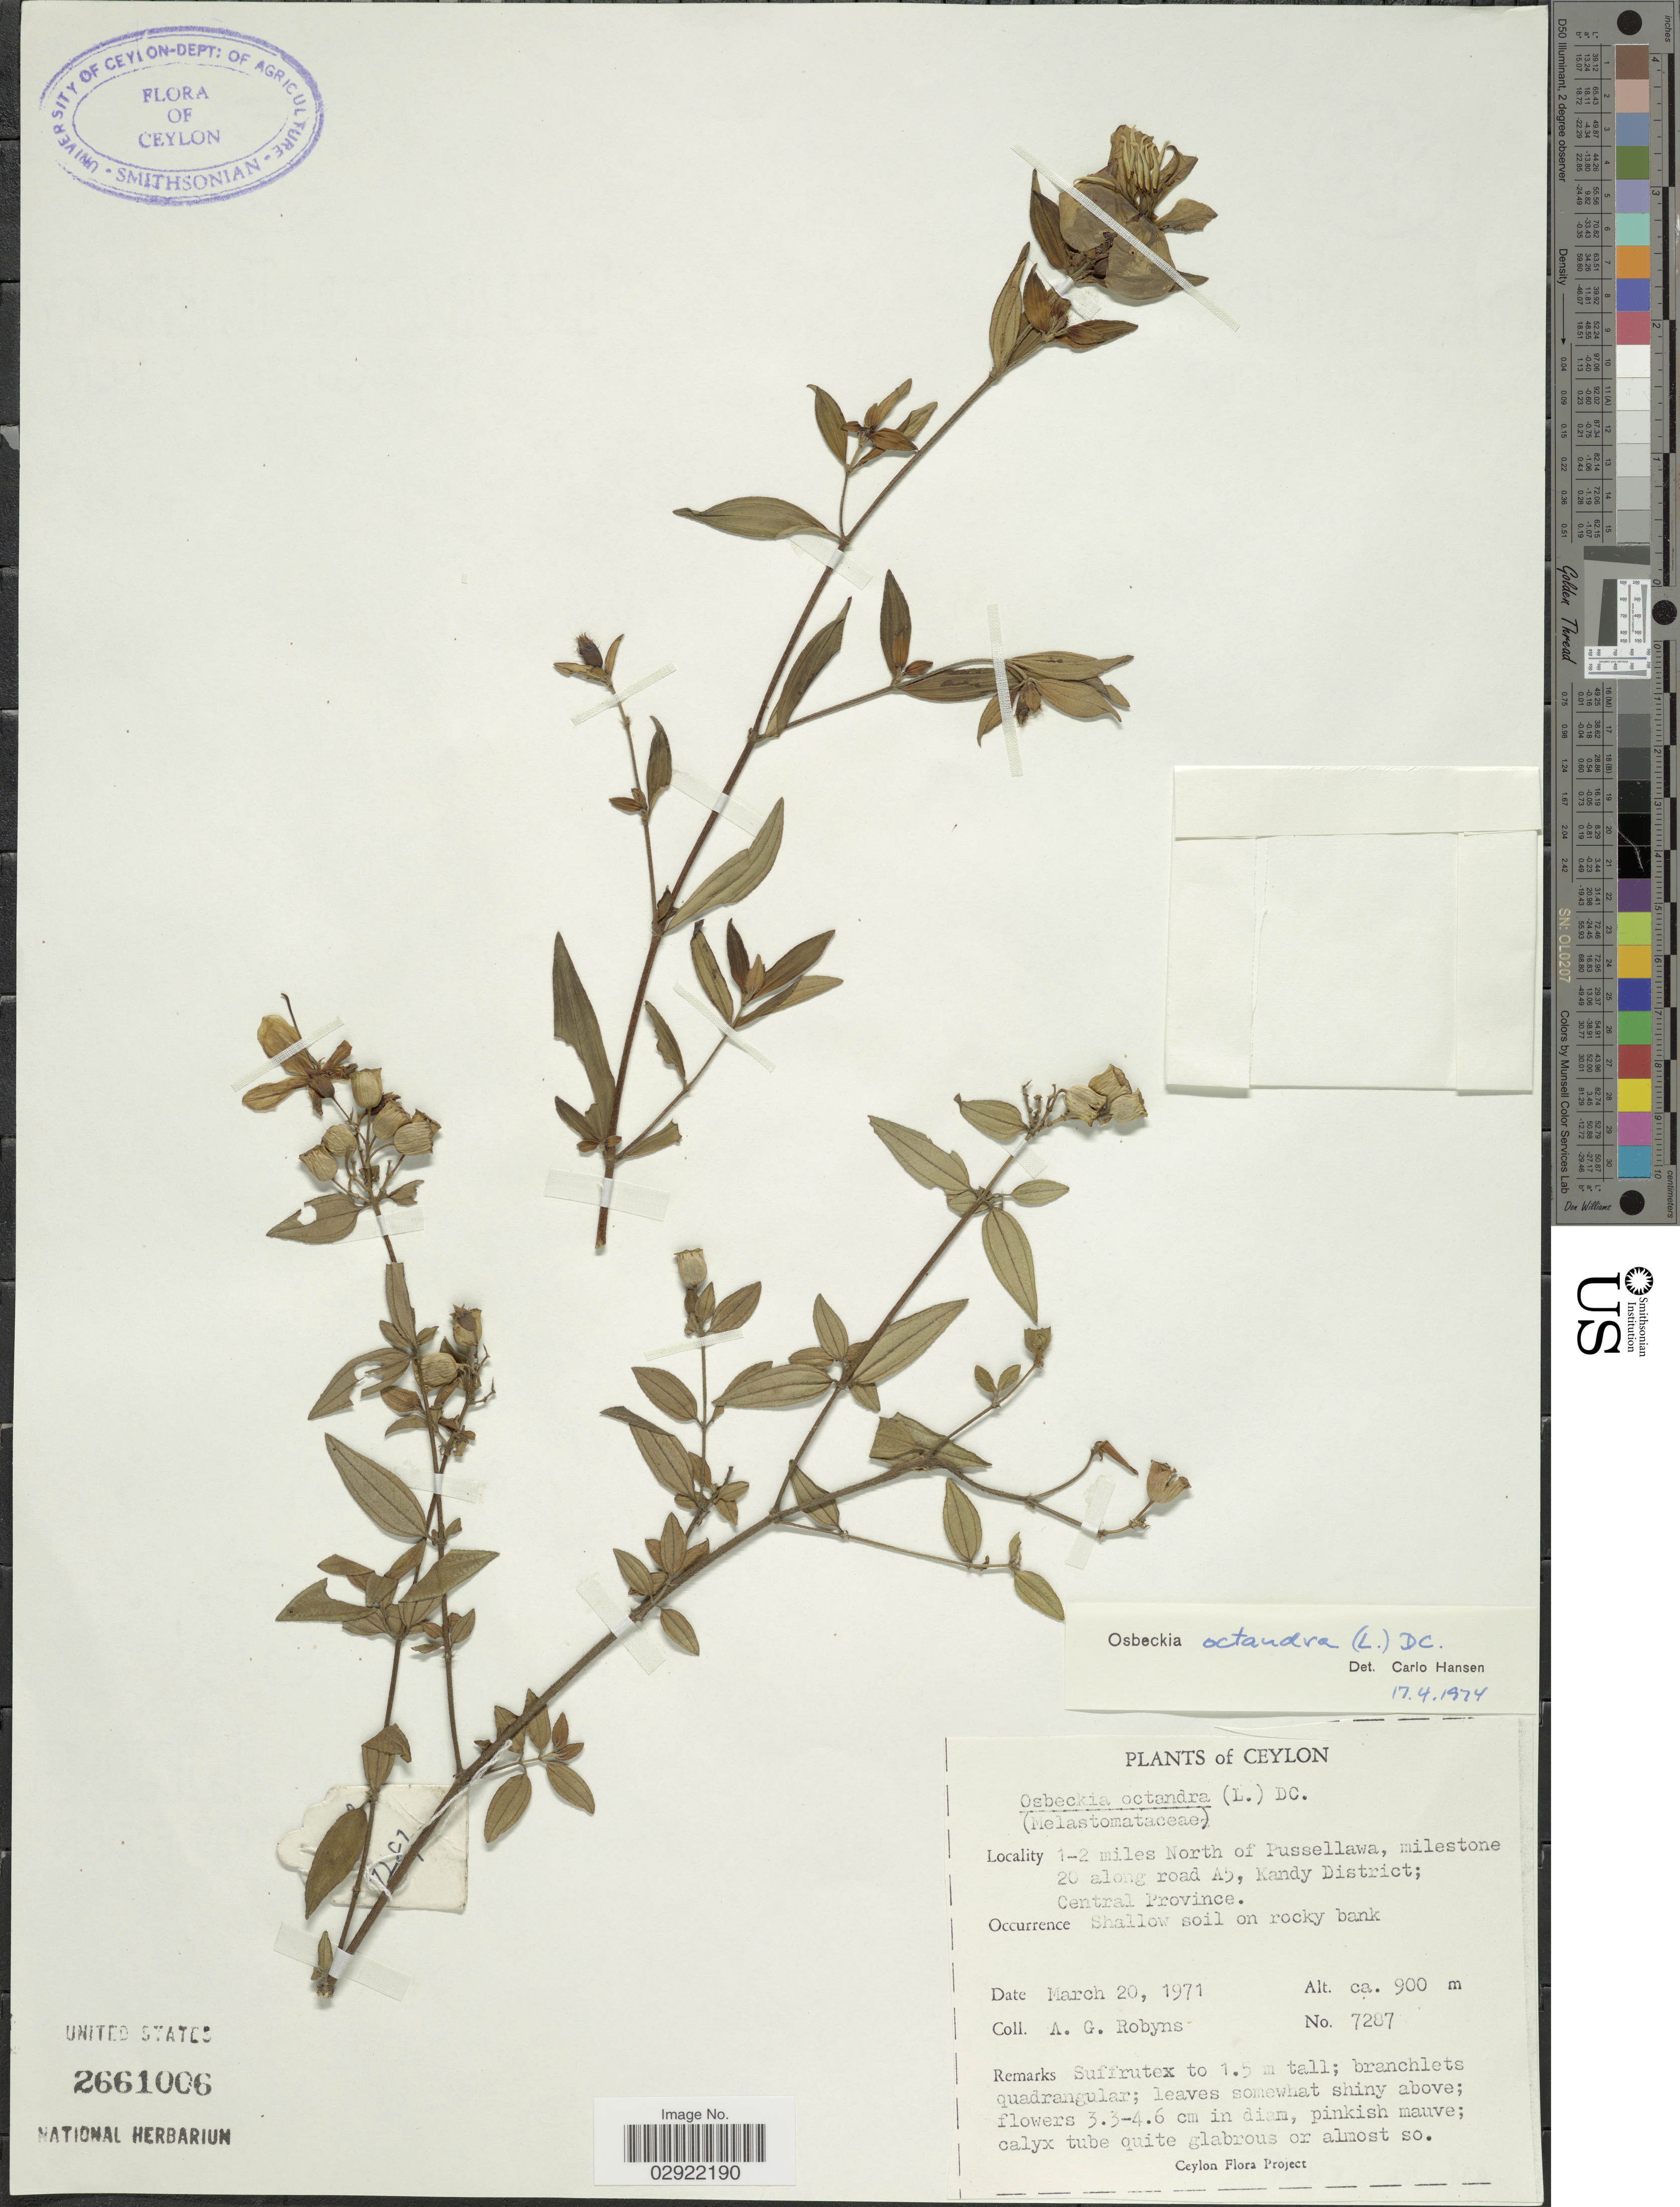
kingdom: Plantae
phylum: Tracheophyta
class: Magnoliopsida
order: Myrtales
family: Melastomataceae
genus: Osbeckia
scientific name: Osbeckia octandra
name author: DC.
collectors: A. Robyns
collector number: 7287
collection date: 1971-03-20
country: Sri Lanka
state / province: Central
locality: Ceylon. 1-2 miles North of Pussellawa, milestone 20 along road A5, Kandy District.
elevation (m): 900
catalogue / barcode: US 2661006